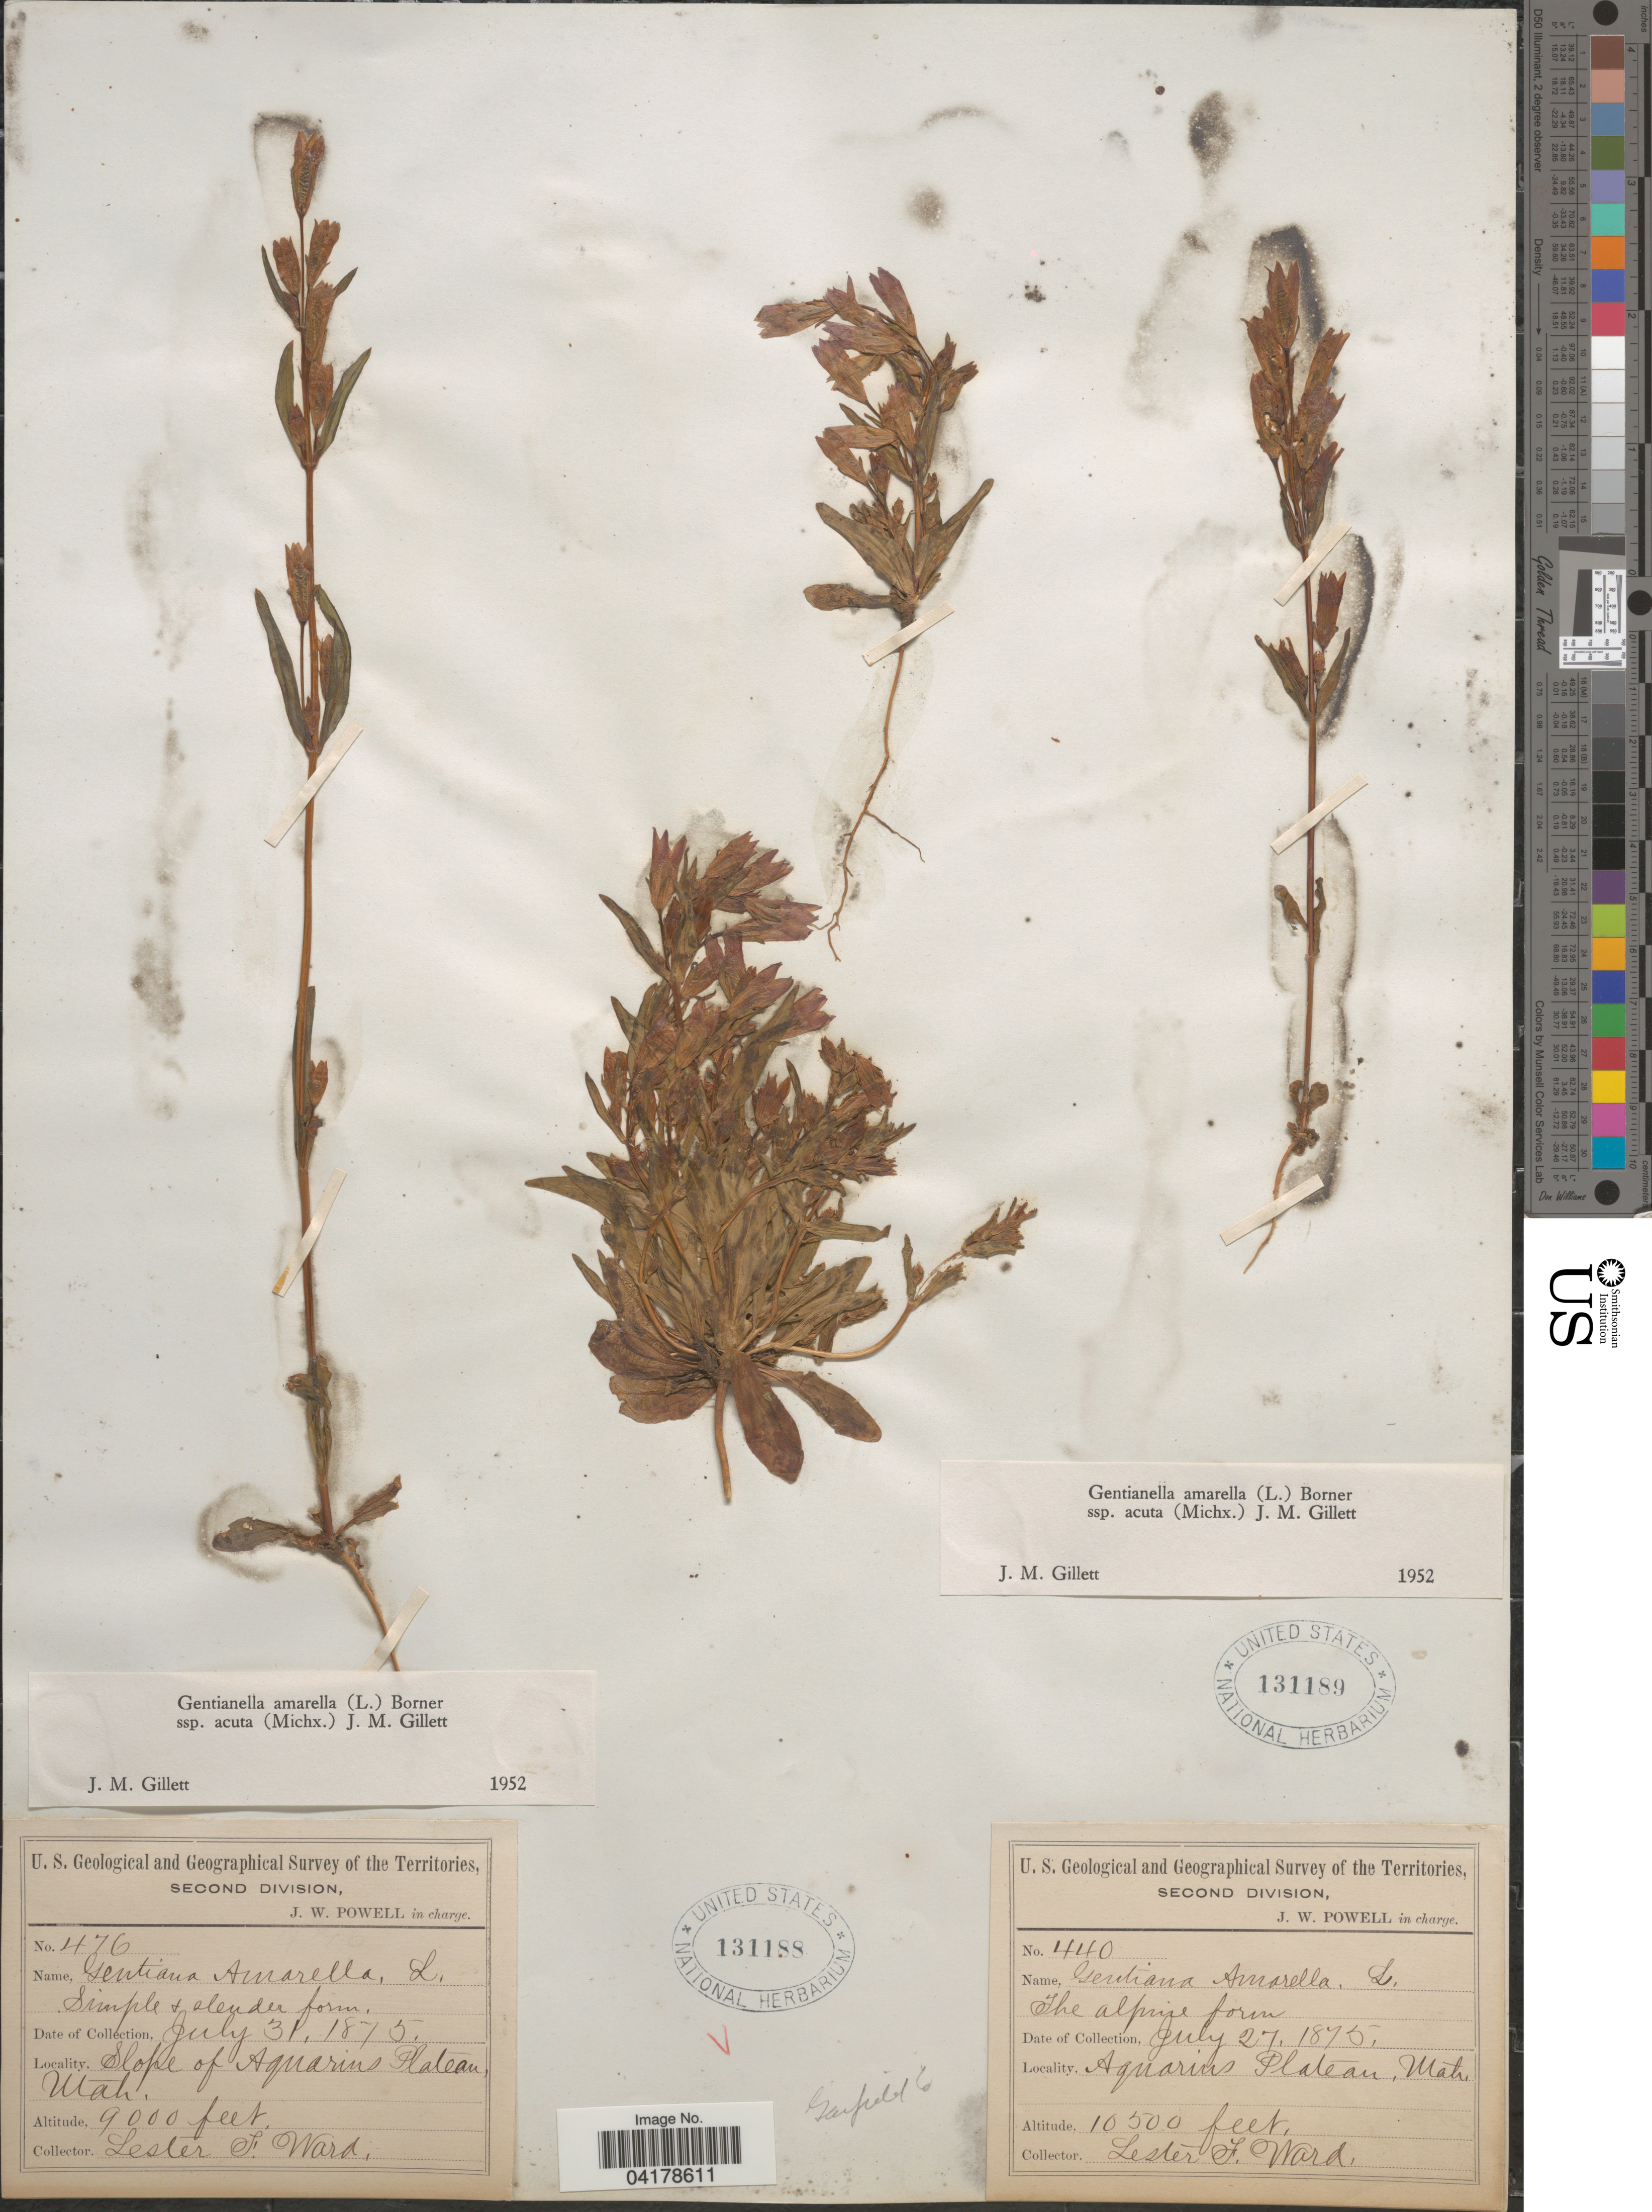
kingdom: Plantae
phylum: Tracheophyta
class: Magnoliopsida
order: Gentianales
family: Gentianaceae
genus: Gentianella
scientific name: Gentianella amarella subsp. acuta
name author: (Michx.) J.M. Gillett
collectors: L. F. Ward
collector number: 476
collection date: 1875-07-31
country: United States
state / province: Utah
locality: U.S. Geological and Geographical Survey of the Territories. Slope of Aquarius Plateau.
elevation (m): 2743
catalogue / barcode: US 131188